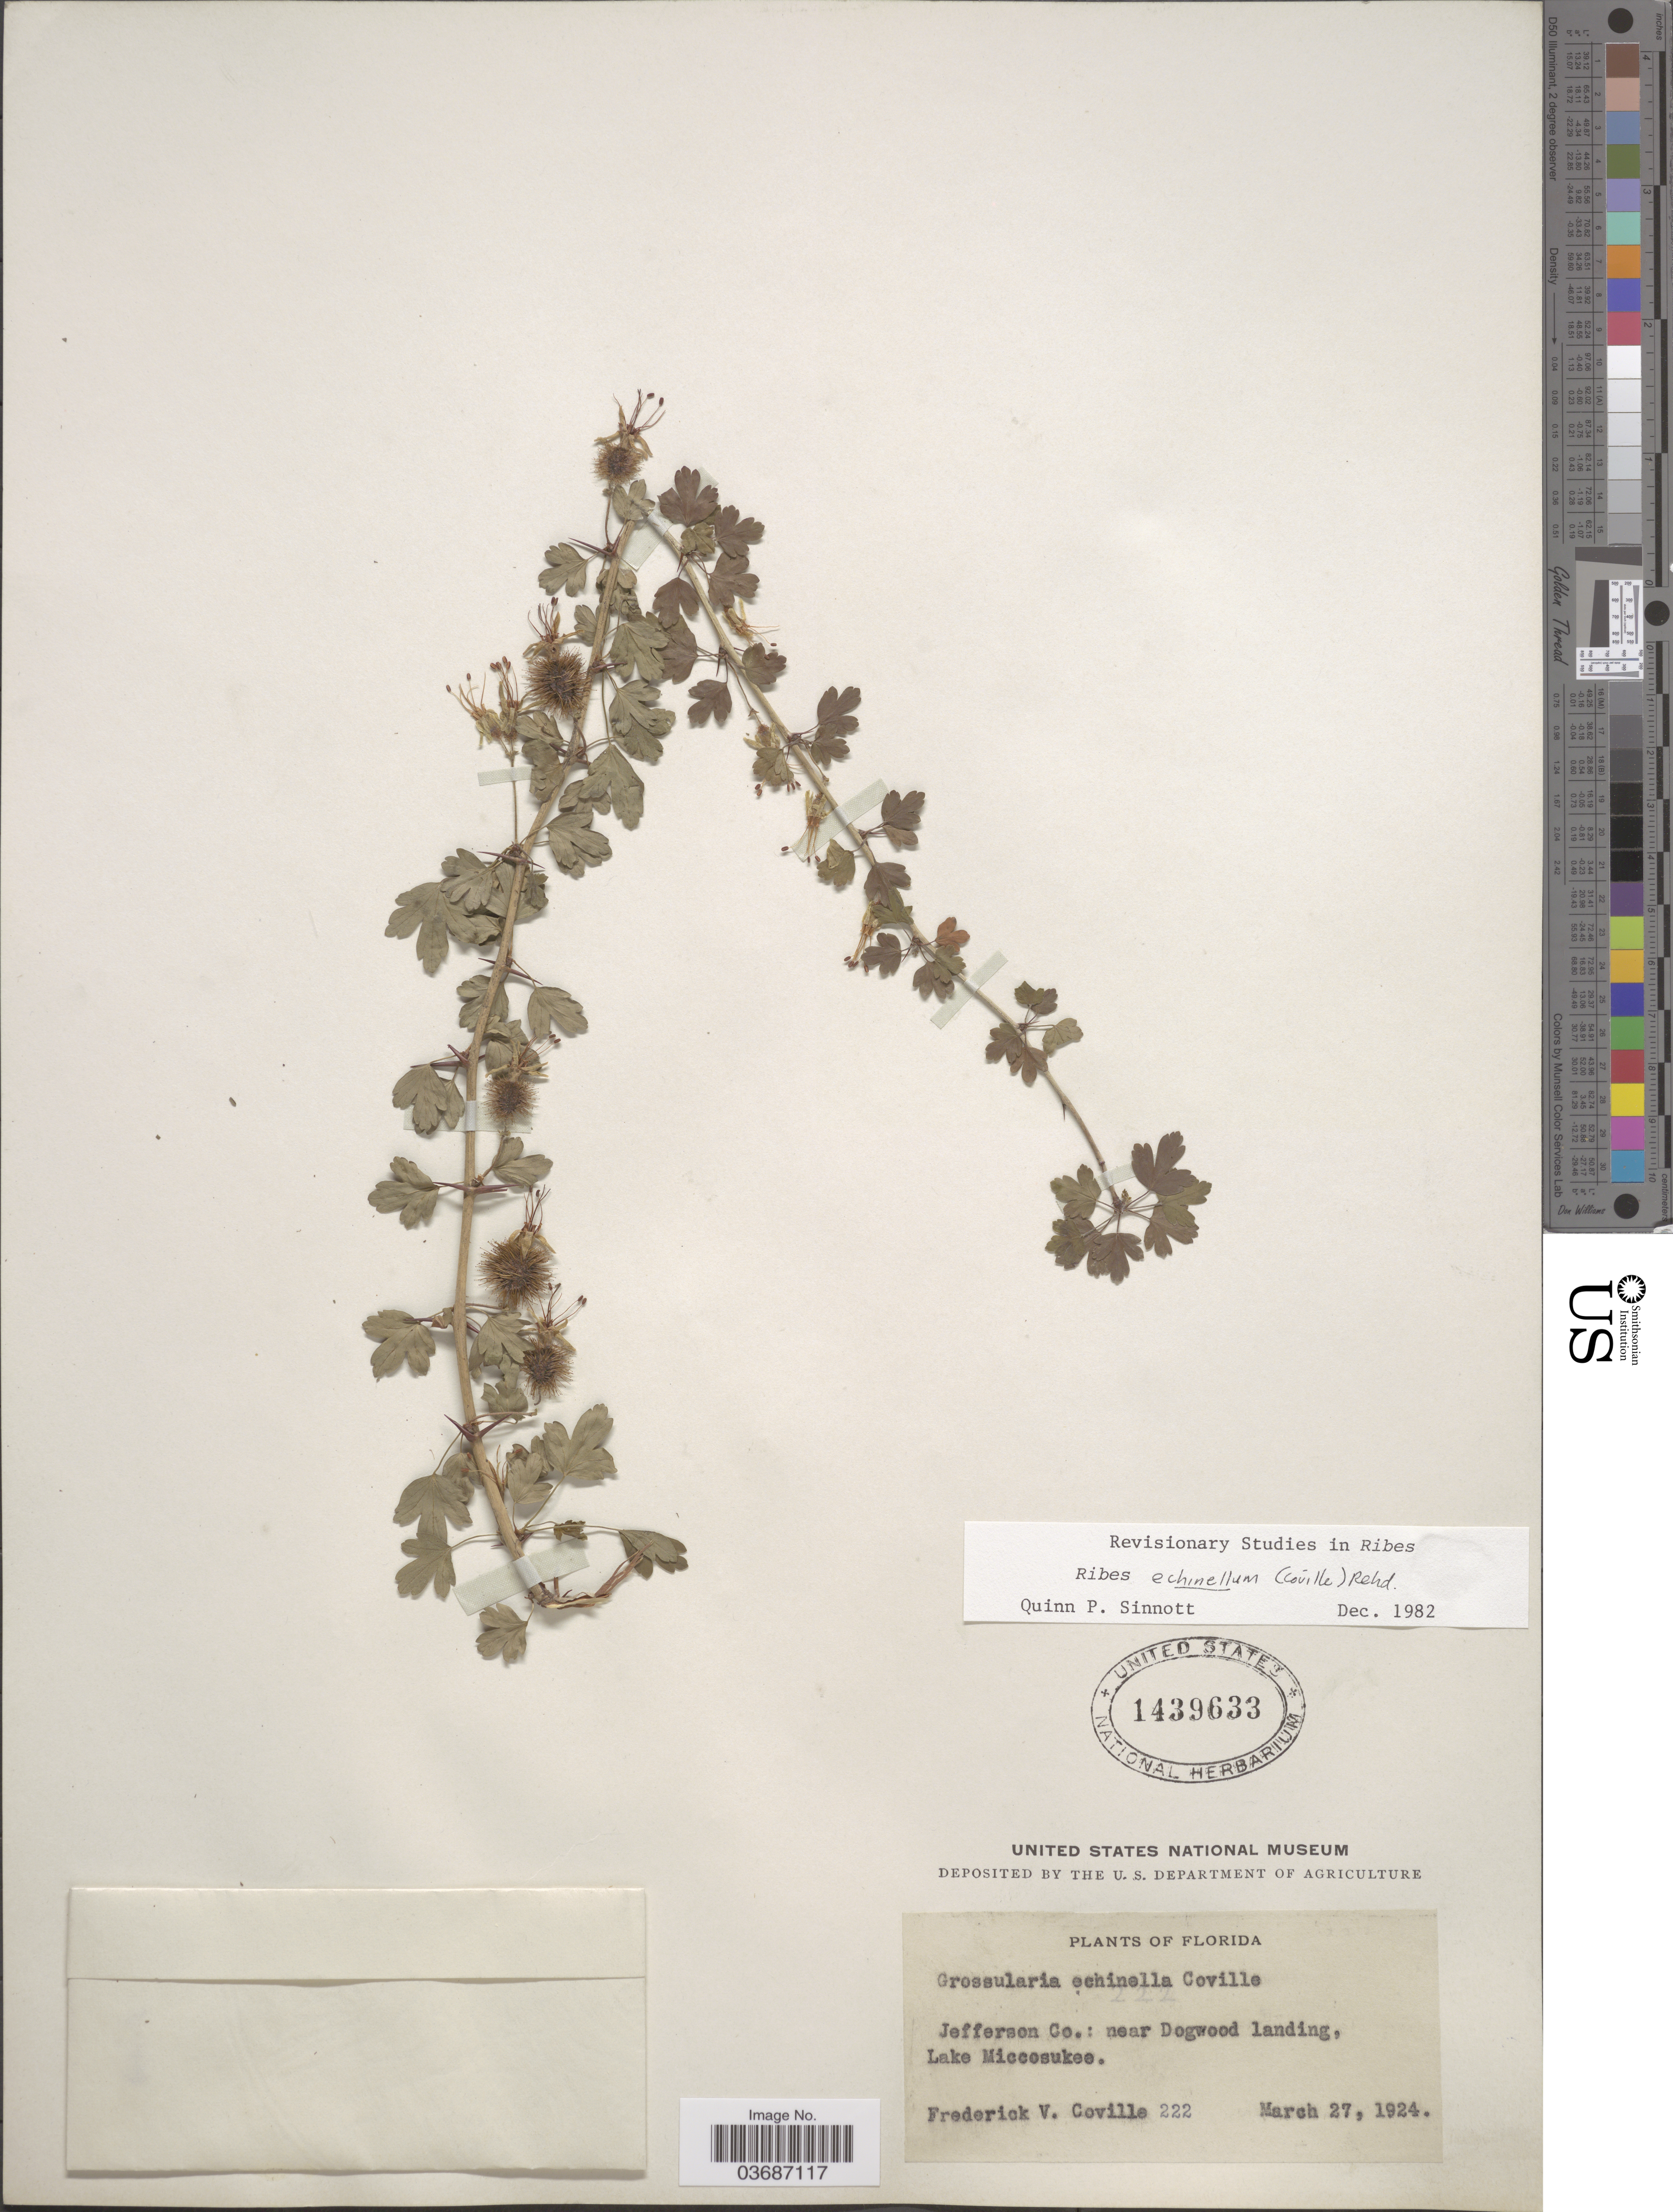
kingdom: Plantae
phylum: Tracheophyta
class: Magnoliopsida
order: Saxifragales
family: Grossulariaceae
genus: Ribes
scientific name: Ribes echinellum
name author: (Coville) Rehder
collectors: F. V. Coville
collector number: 222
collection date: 1924-03-27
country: United States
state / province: Florida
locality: Jefferson Co.: near Dogwood landing, Lake Miccosukee.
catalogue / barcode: US 1439633